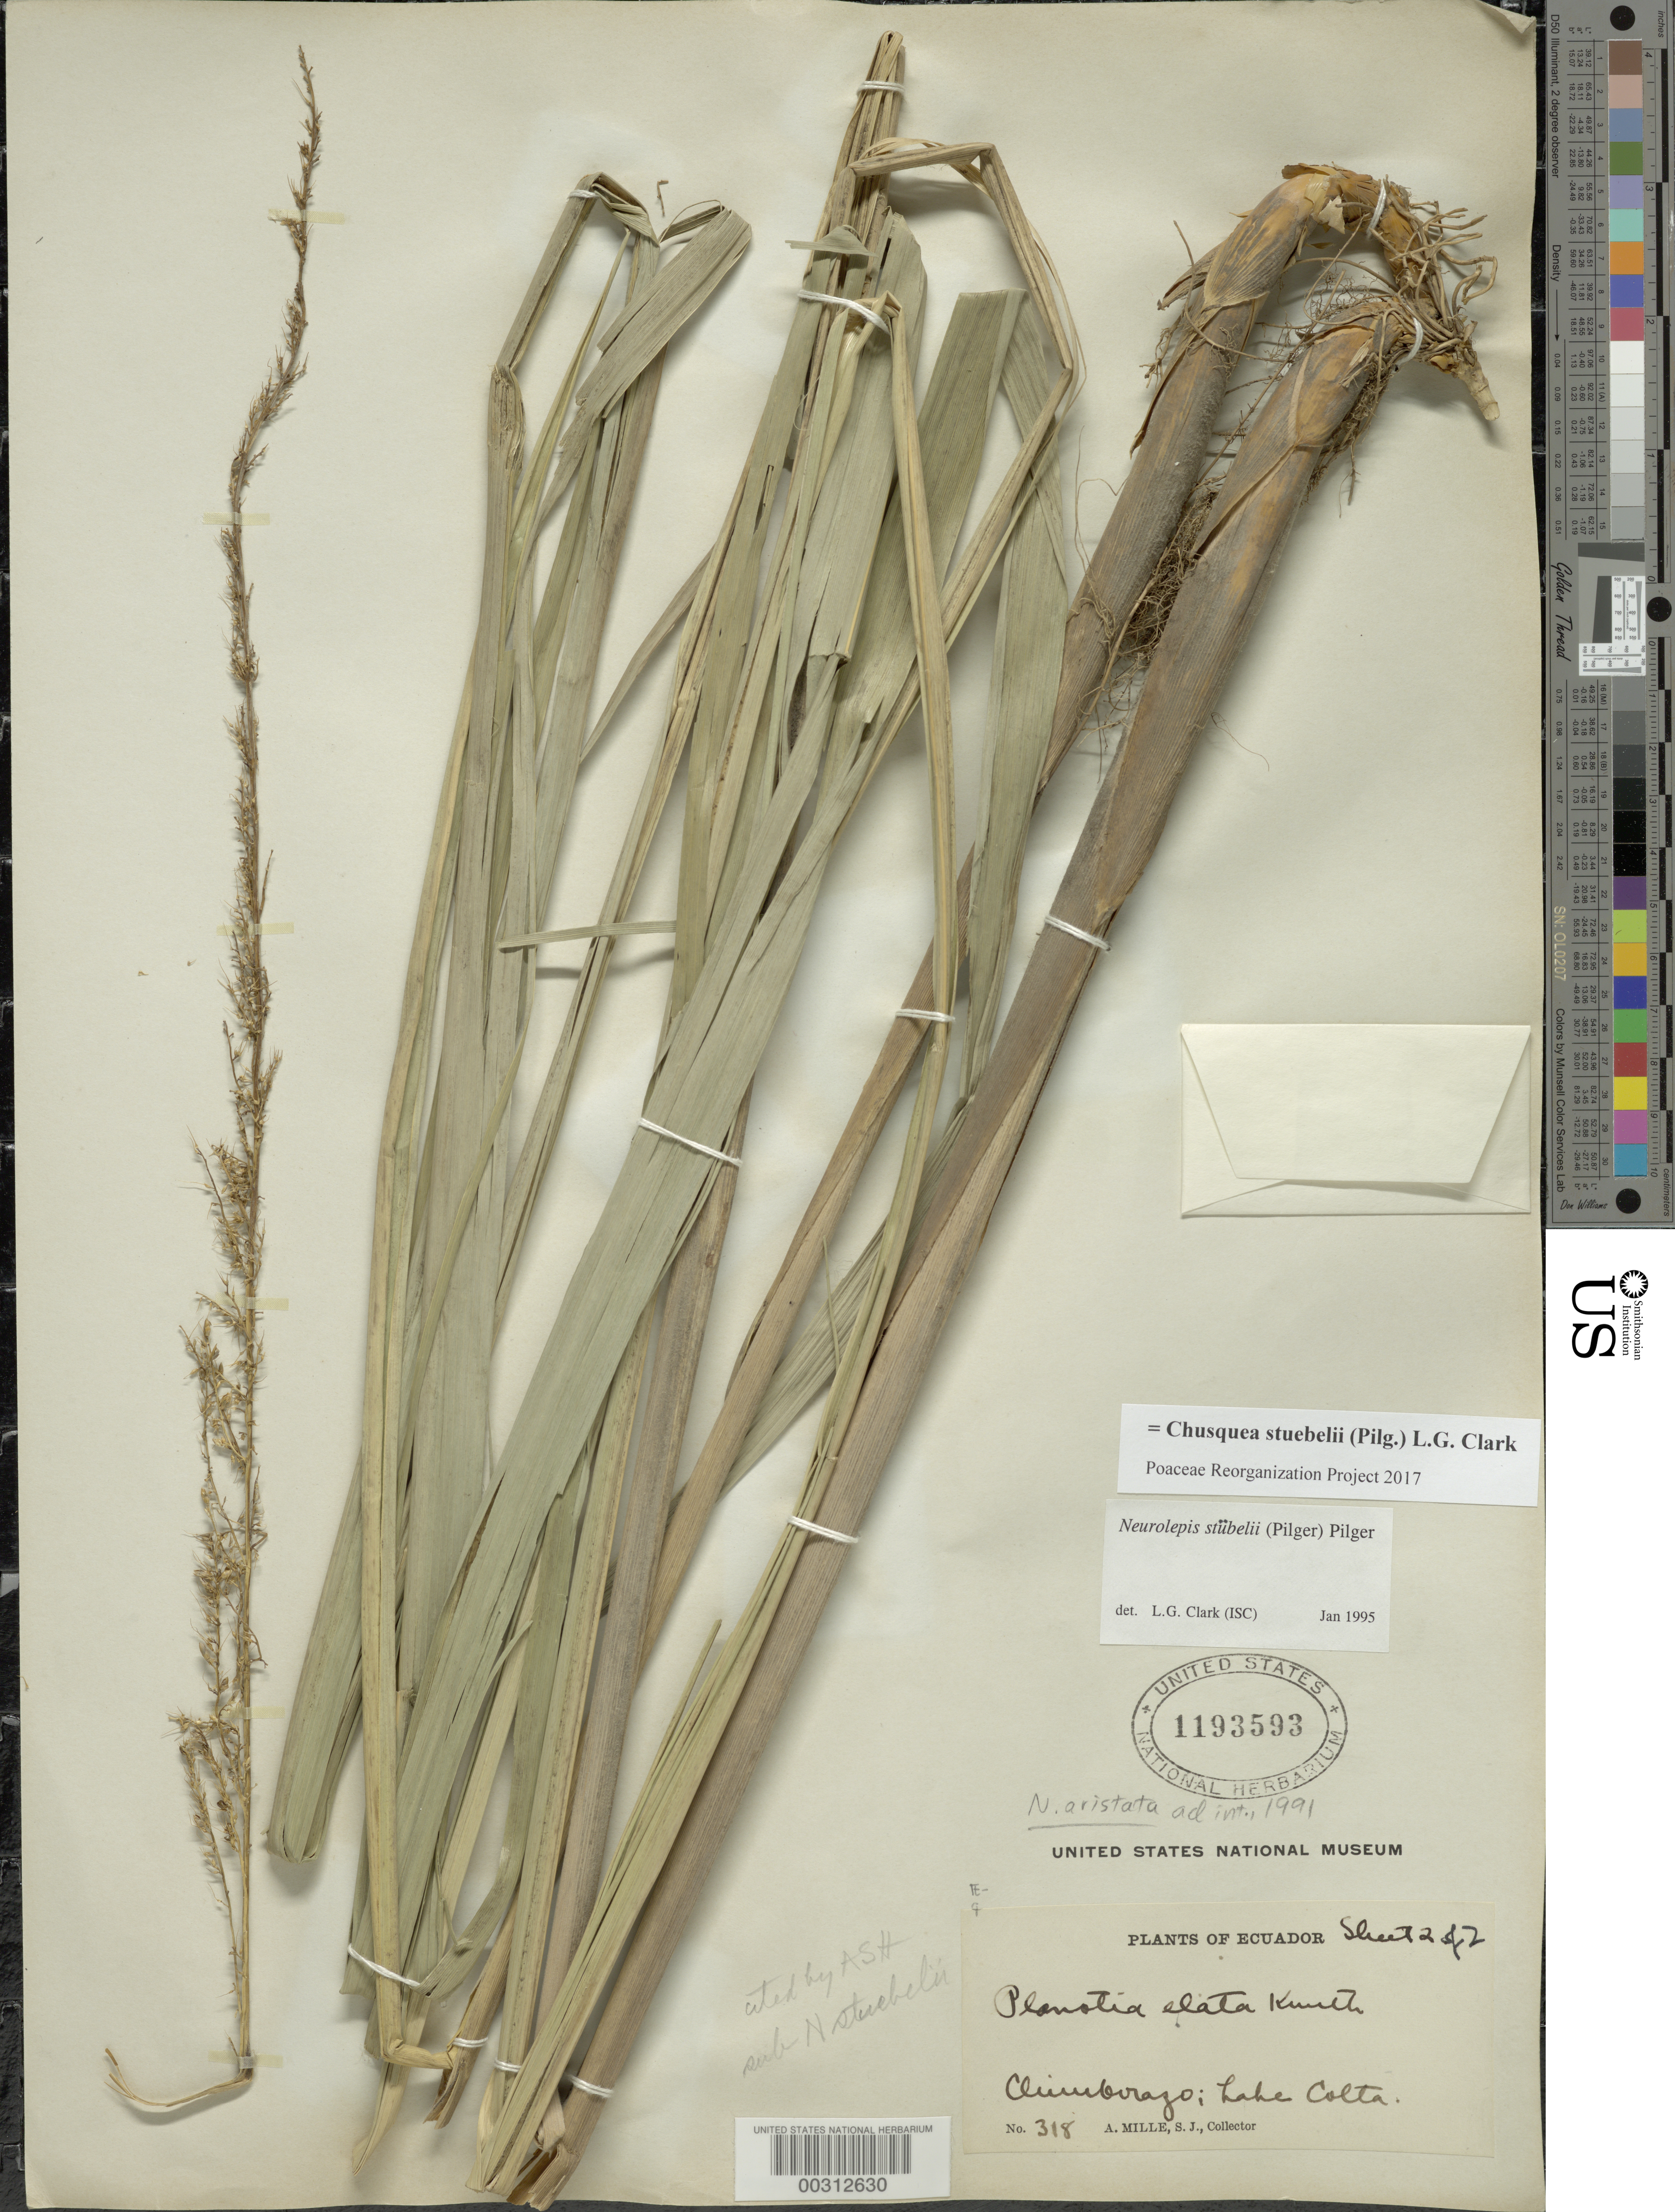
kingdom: Plantae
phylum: Tracheophyta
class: Liliopsida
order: Poales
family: Poaceae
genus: Chusquea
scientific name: Chusquea stuebelii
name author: (Pilg.) L.G. Clark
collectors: A. Mille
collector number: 318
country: Ecuador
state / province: Chimborazo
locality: Lake Colta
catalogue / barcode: US 1193593